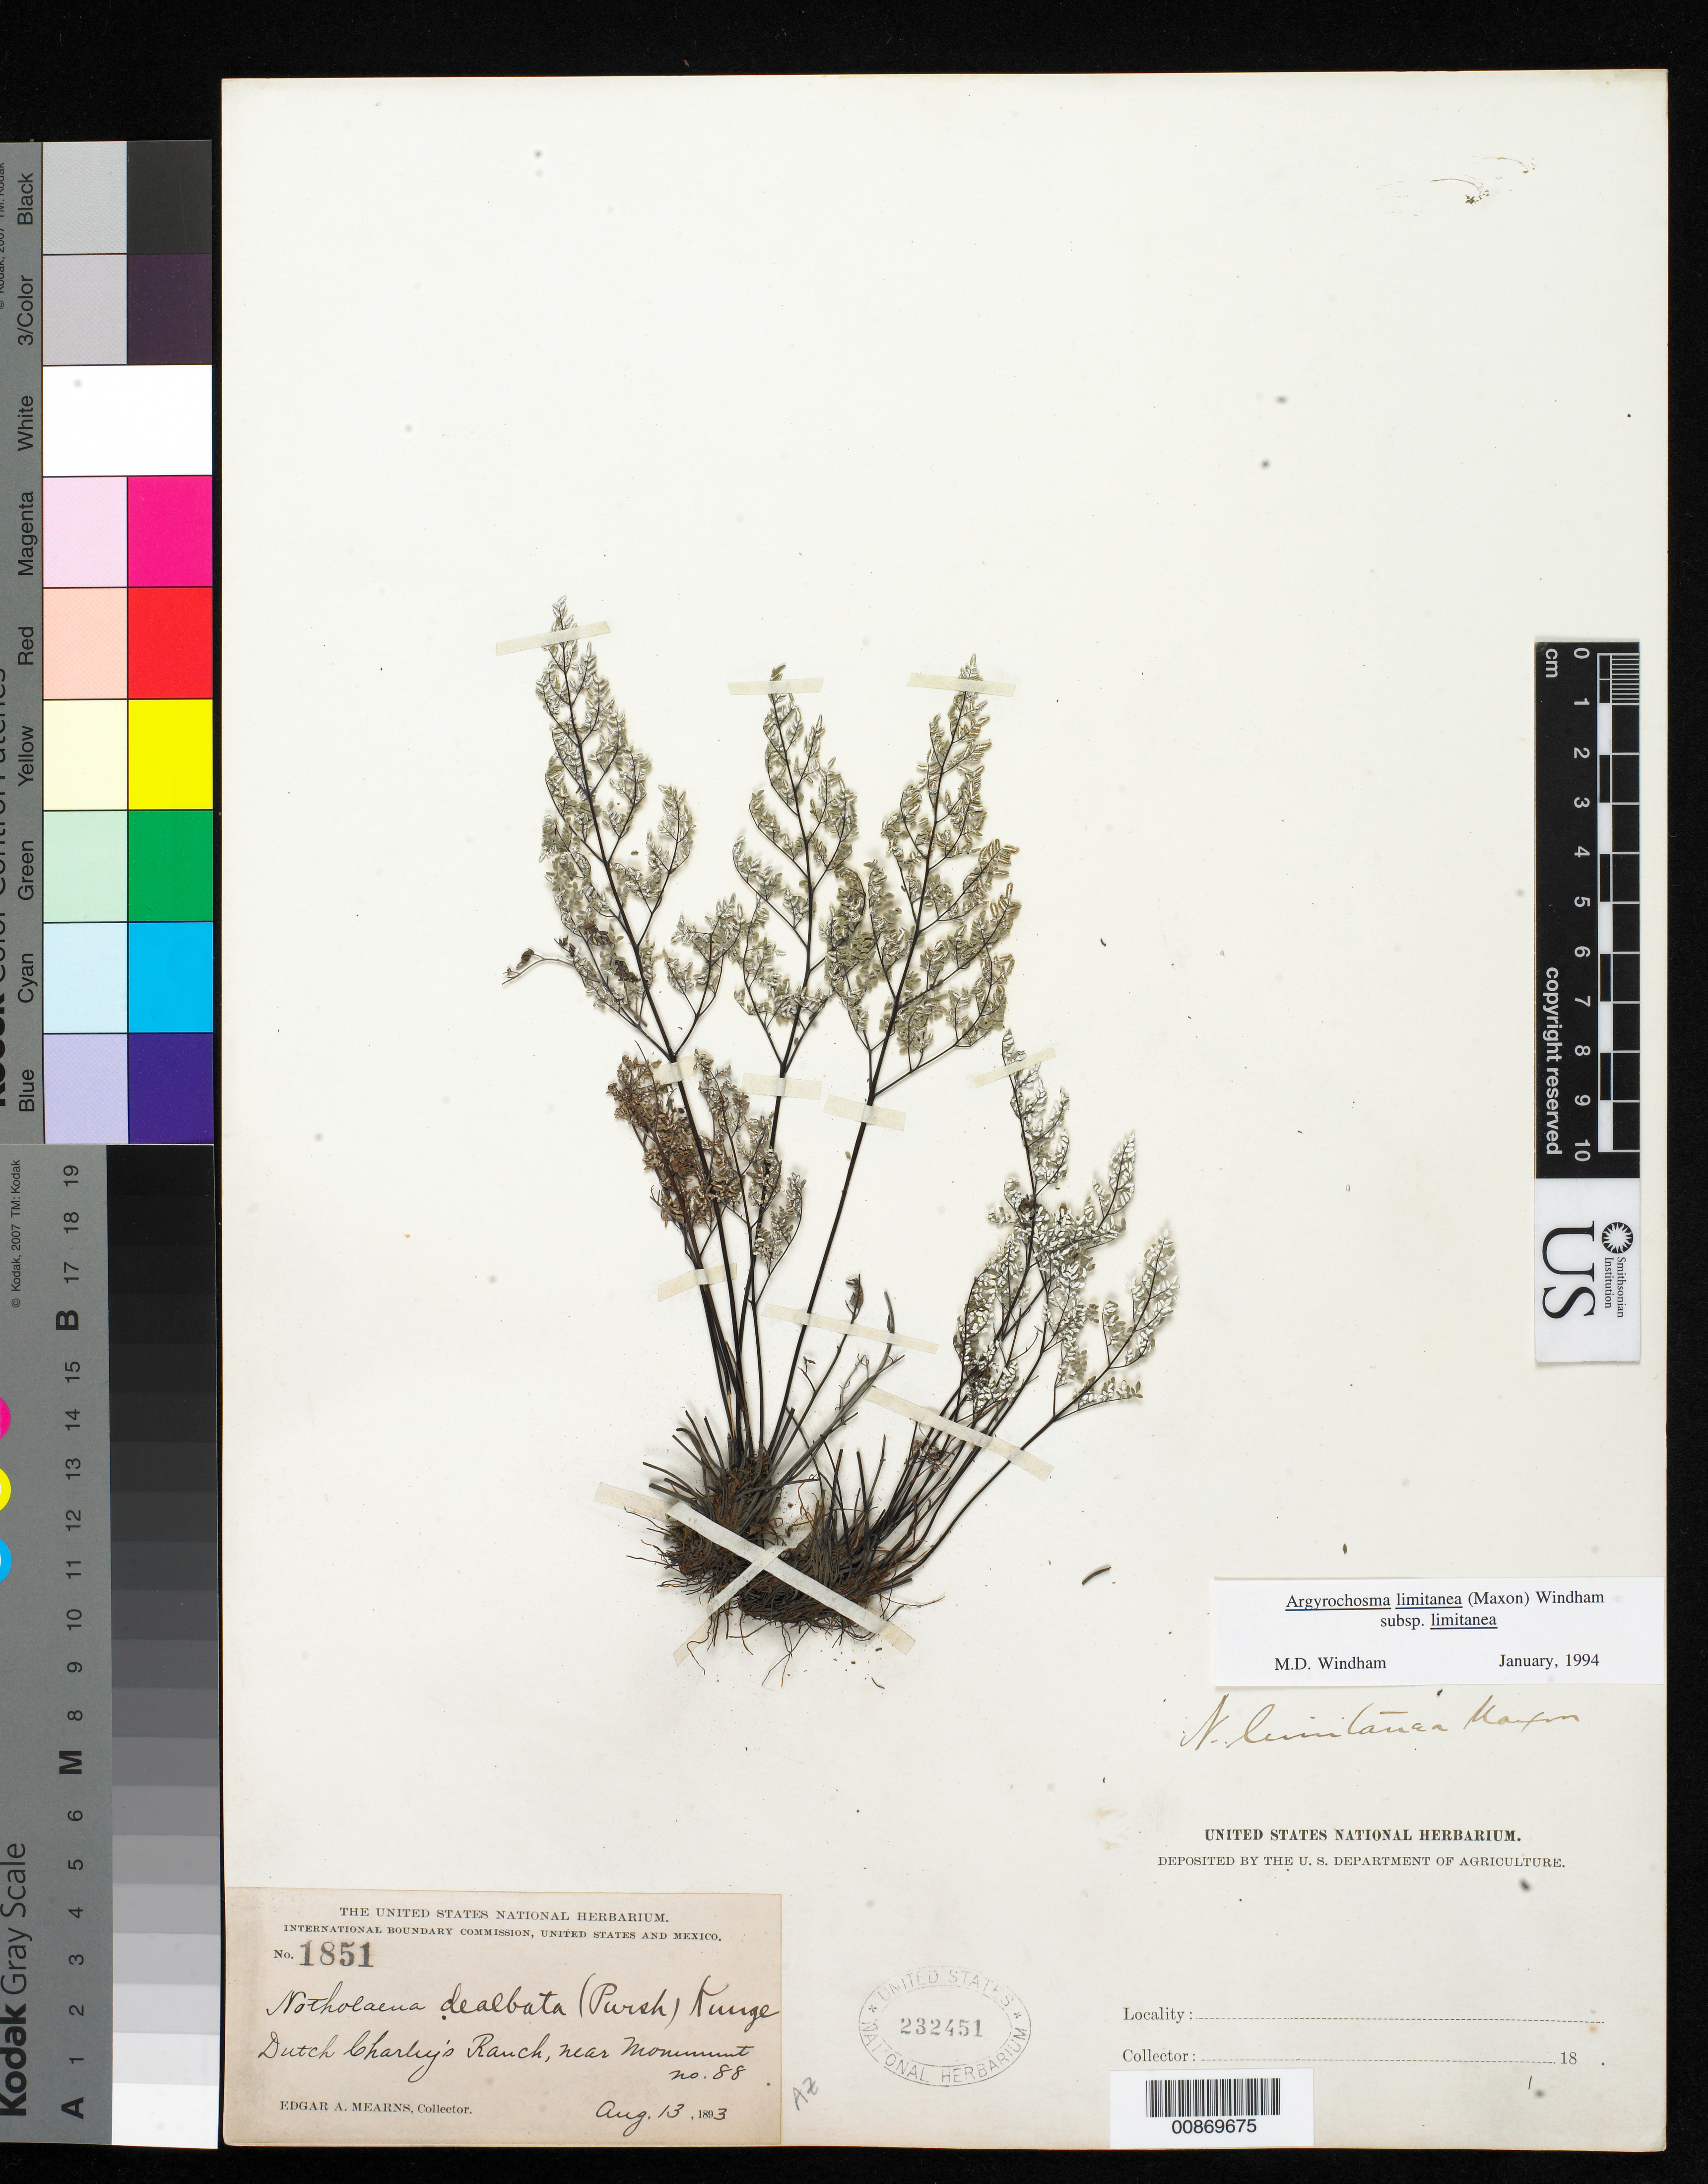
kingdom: Plantae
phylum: Tracheophyta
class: Polypodiopsida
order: Polypodiales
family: Pteridaceae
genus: Argyrochosma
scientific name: Argyrochosma limitanea subsp. limitanea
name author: (Maxon) Windham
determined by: Windham, M. D., (UT)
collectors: E. A. Mearns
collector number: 1851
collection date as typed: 13 Aug 1893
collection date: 1893-08-13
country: United States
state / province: Arizona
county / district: Cochise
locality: Dutch Charley's Ranch, near monument no. 88.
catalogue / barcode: US 232451